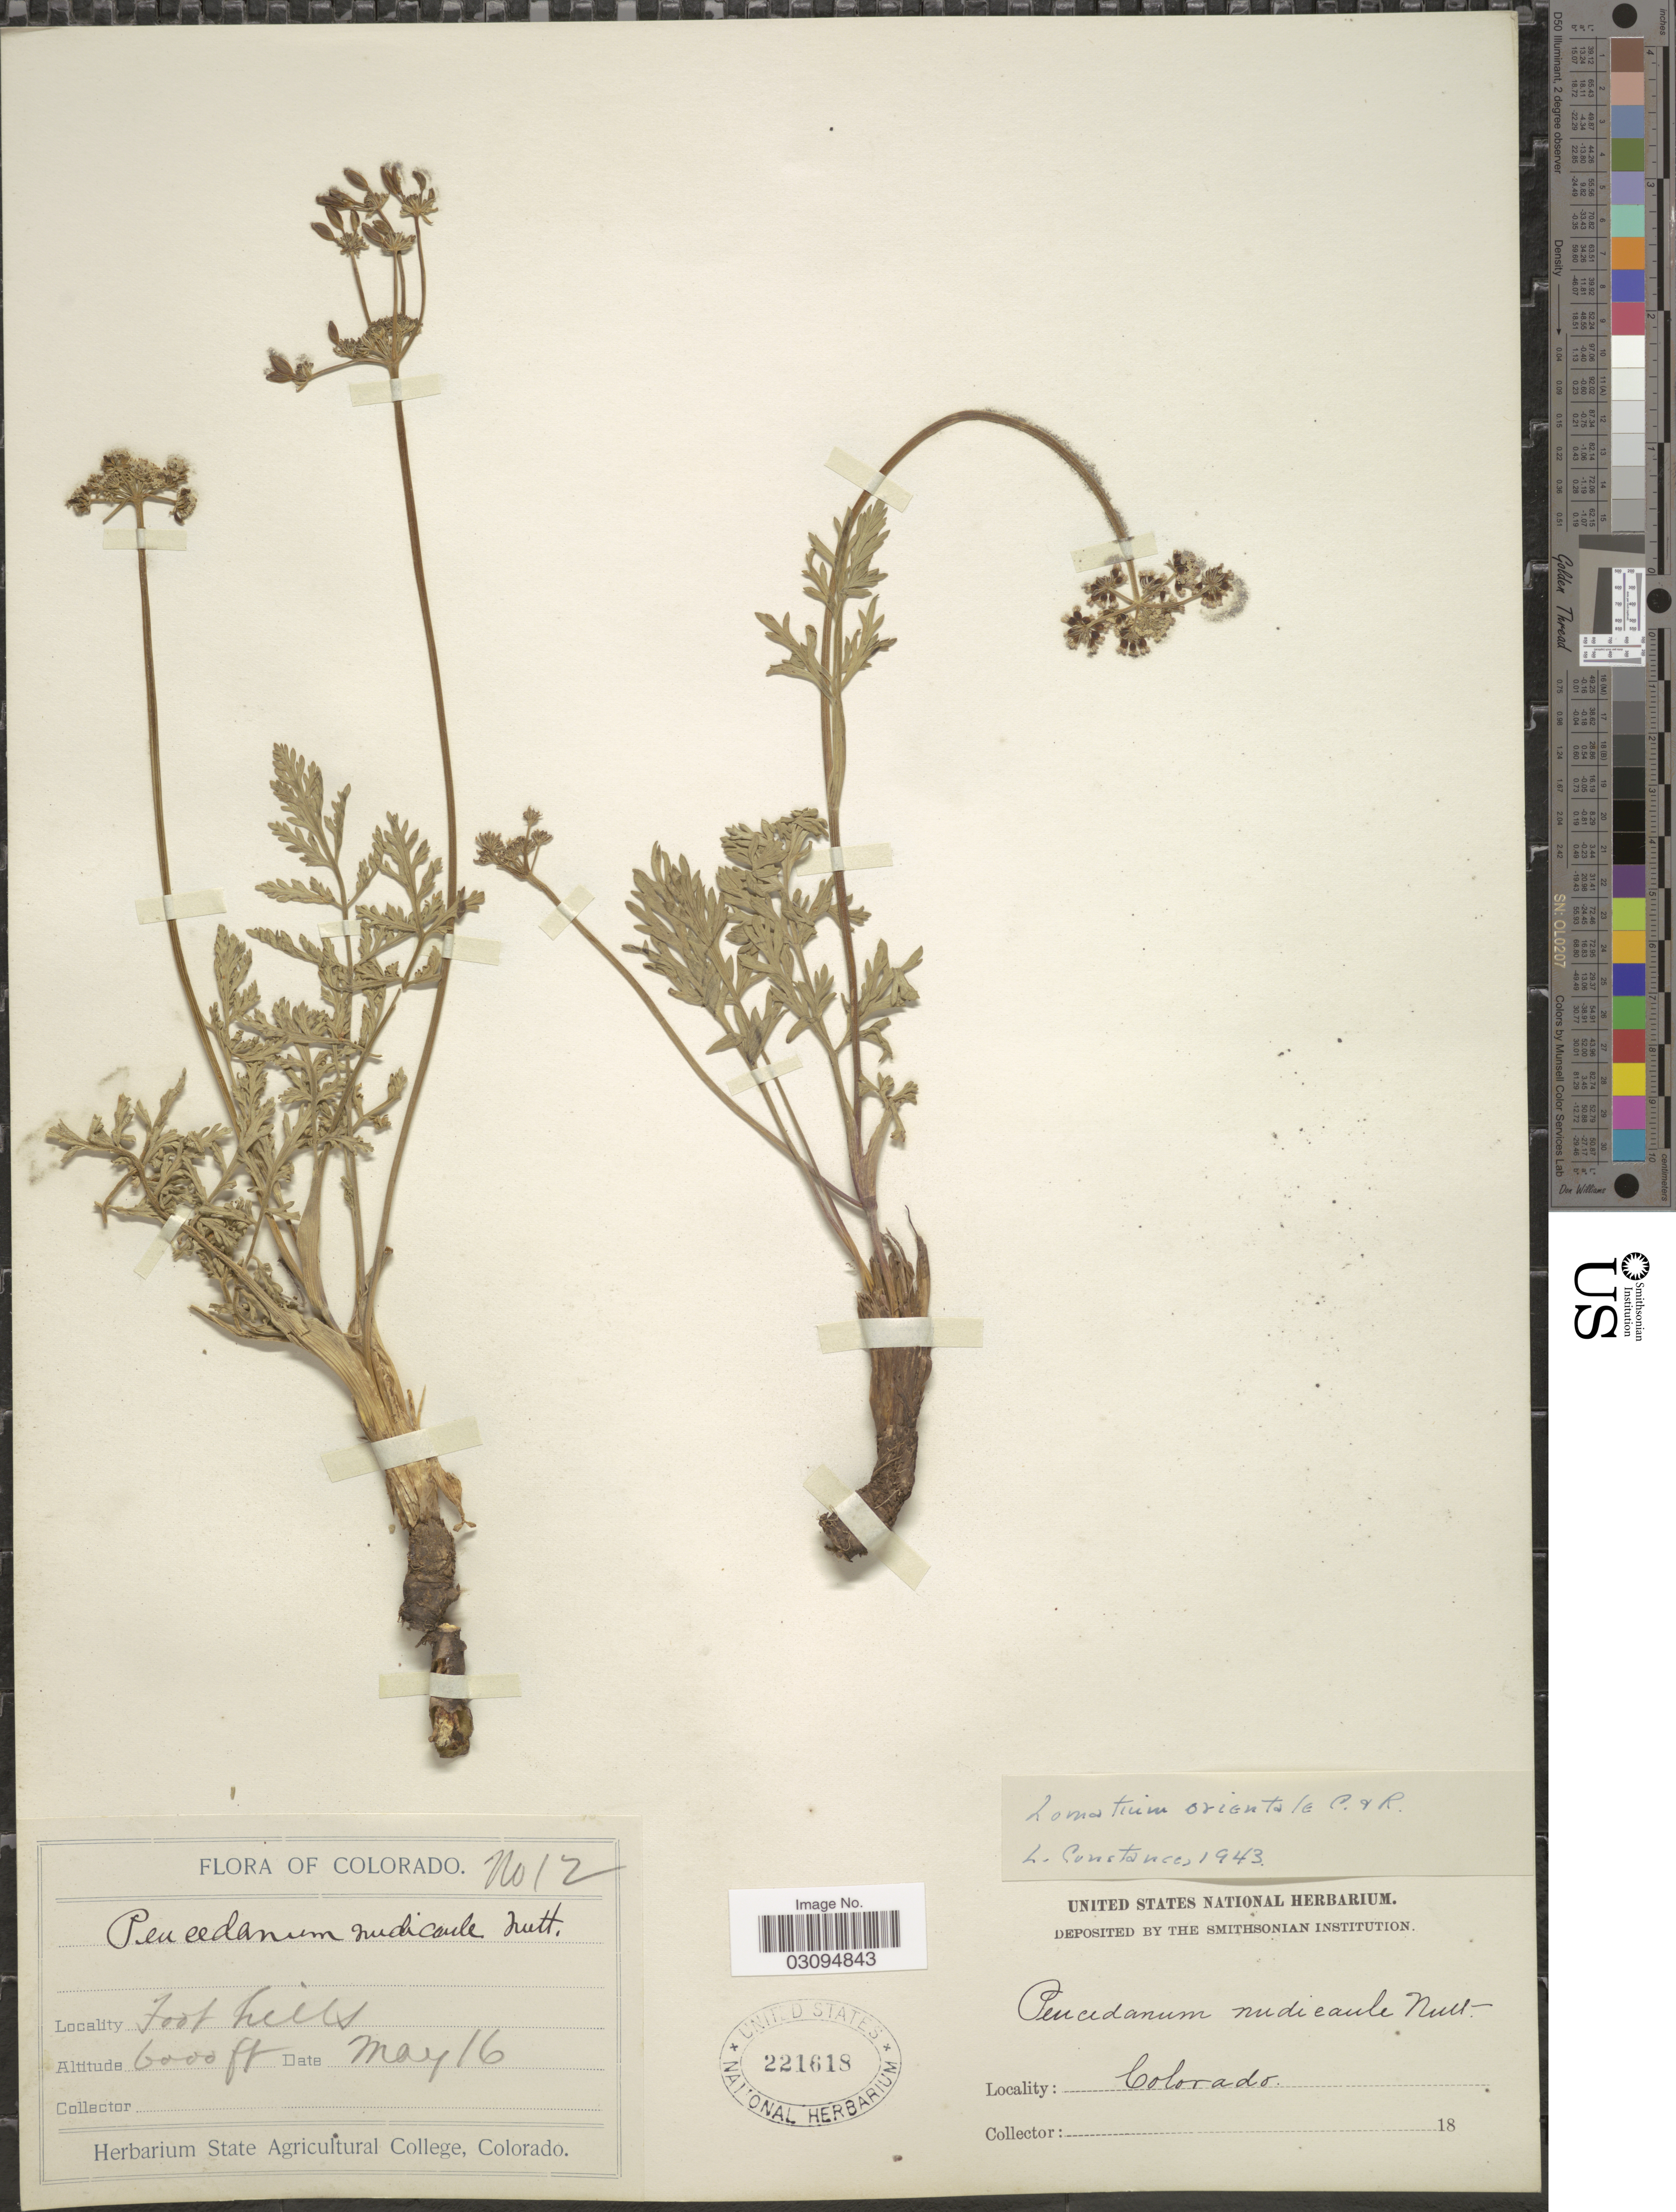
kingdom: Plantae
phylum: Tracheophyta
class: Magnoliopsida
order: Apiales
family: Apiaceae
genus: Lomatium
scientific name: Lomatium orientale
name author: J.M. Coult. & Rose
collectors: ex herb. United States National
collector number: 12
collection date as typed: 16 may 18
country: United States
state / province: Colorado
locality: Foot hills.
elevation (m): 1829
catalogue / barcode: US 221618